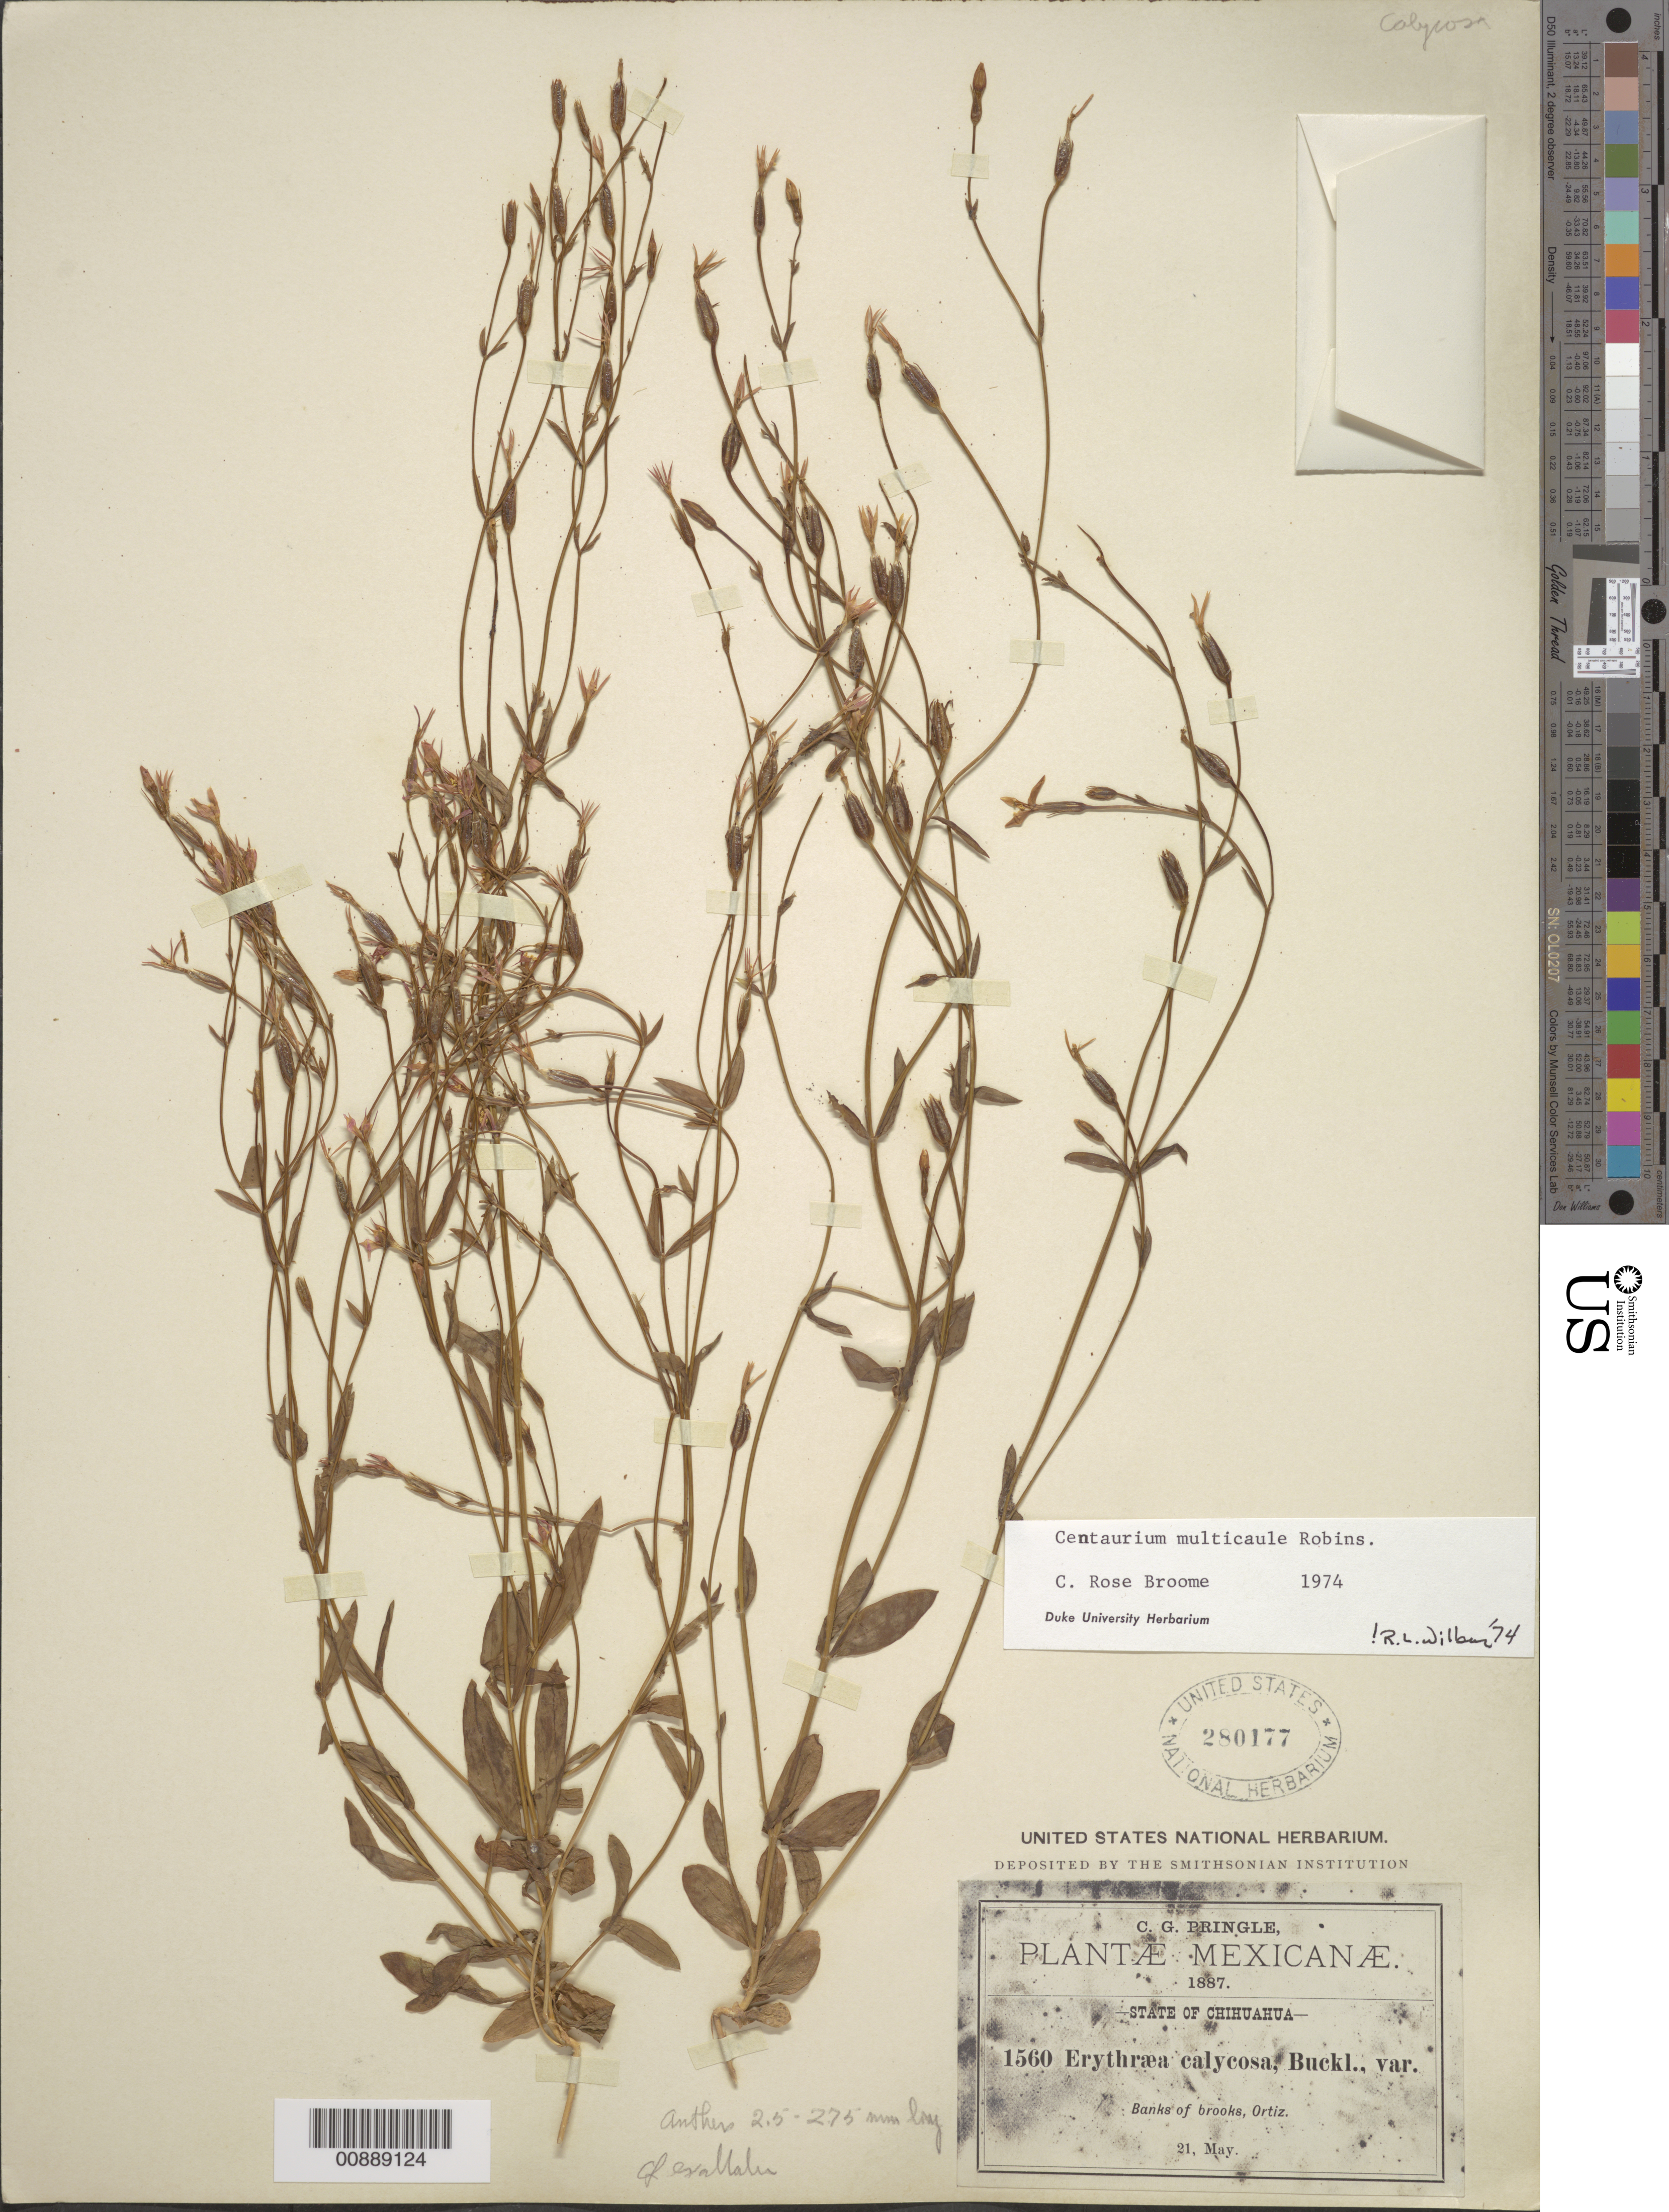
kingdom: Plantae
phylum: Tracheophyta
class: Magnoliopsida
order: Gentianales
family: Gentianaceae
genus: Centaurium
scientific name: Centaurium multicaule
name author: B.L. Rob.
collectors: C. G. Pringle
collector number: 1560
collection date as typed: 21 May 1887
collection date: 1887-05-21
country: Mexico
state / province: Chihuahua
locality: Ortiz, Chihuahua.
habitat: Banks of brooks.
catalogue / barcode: US 280177